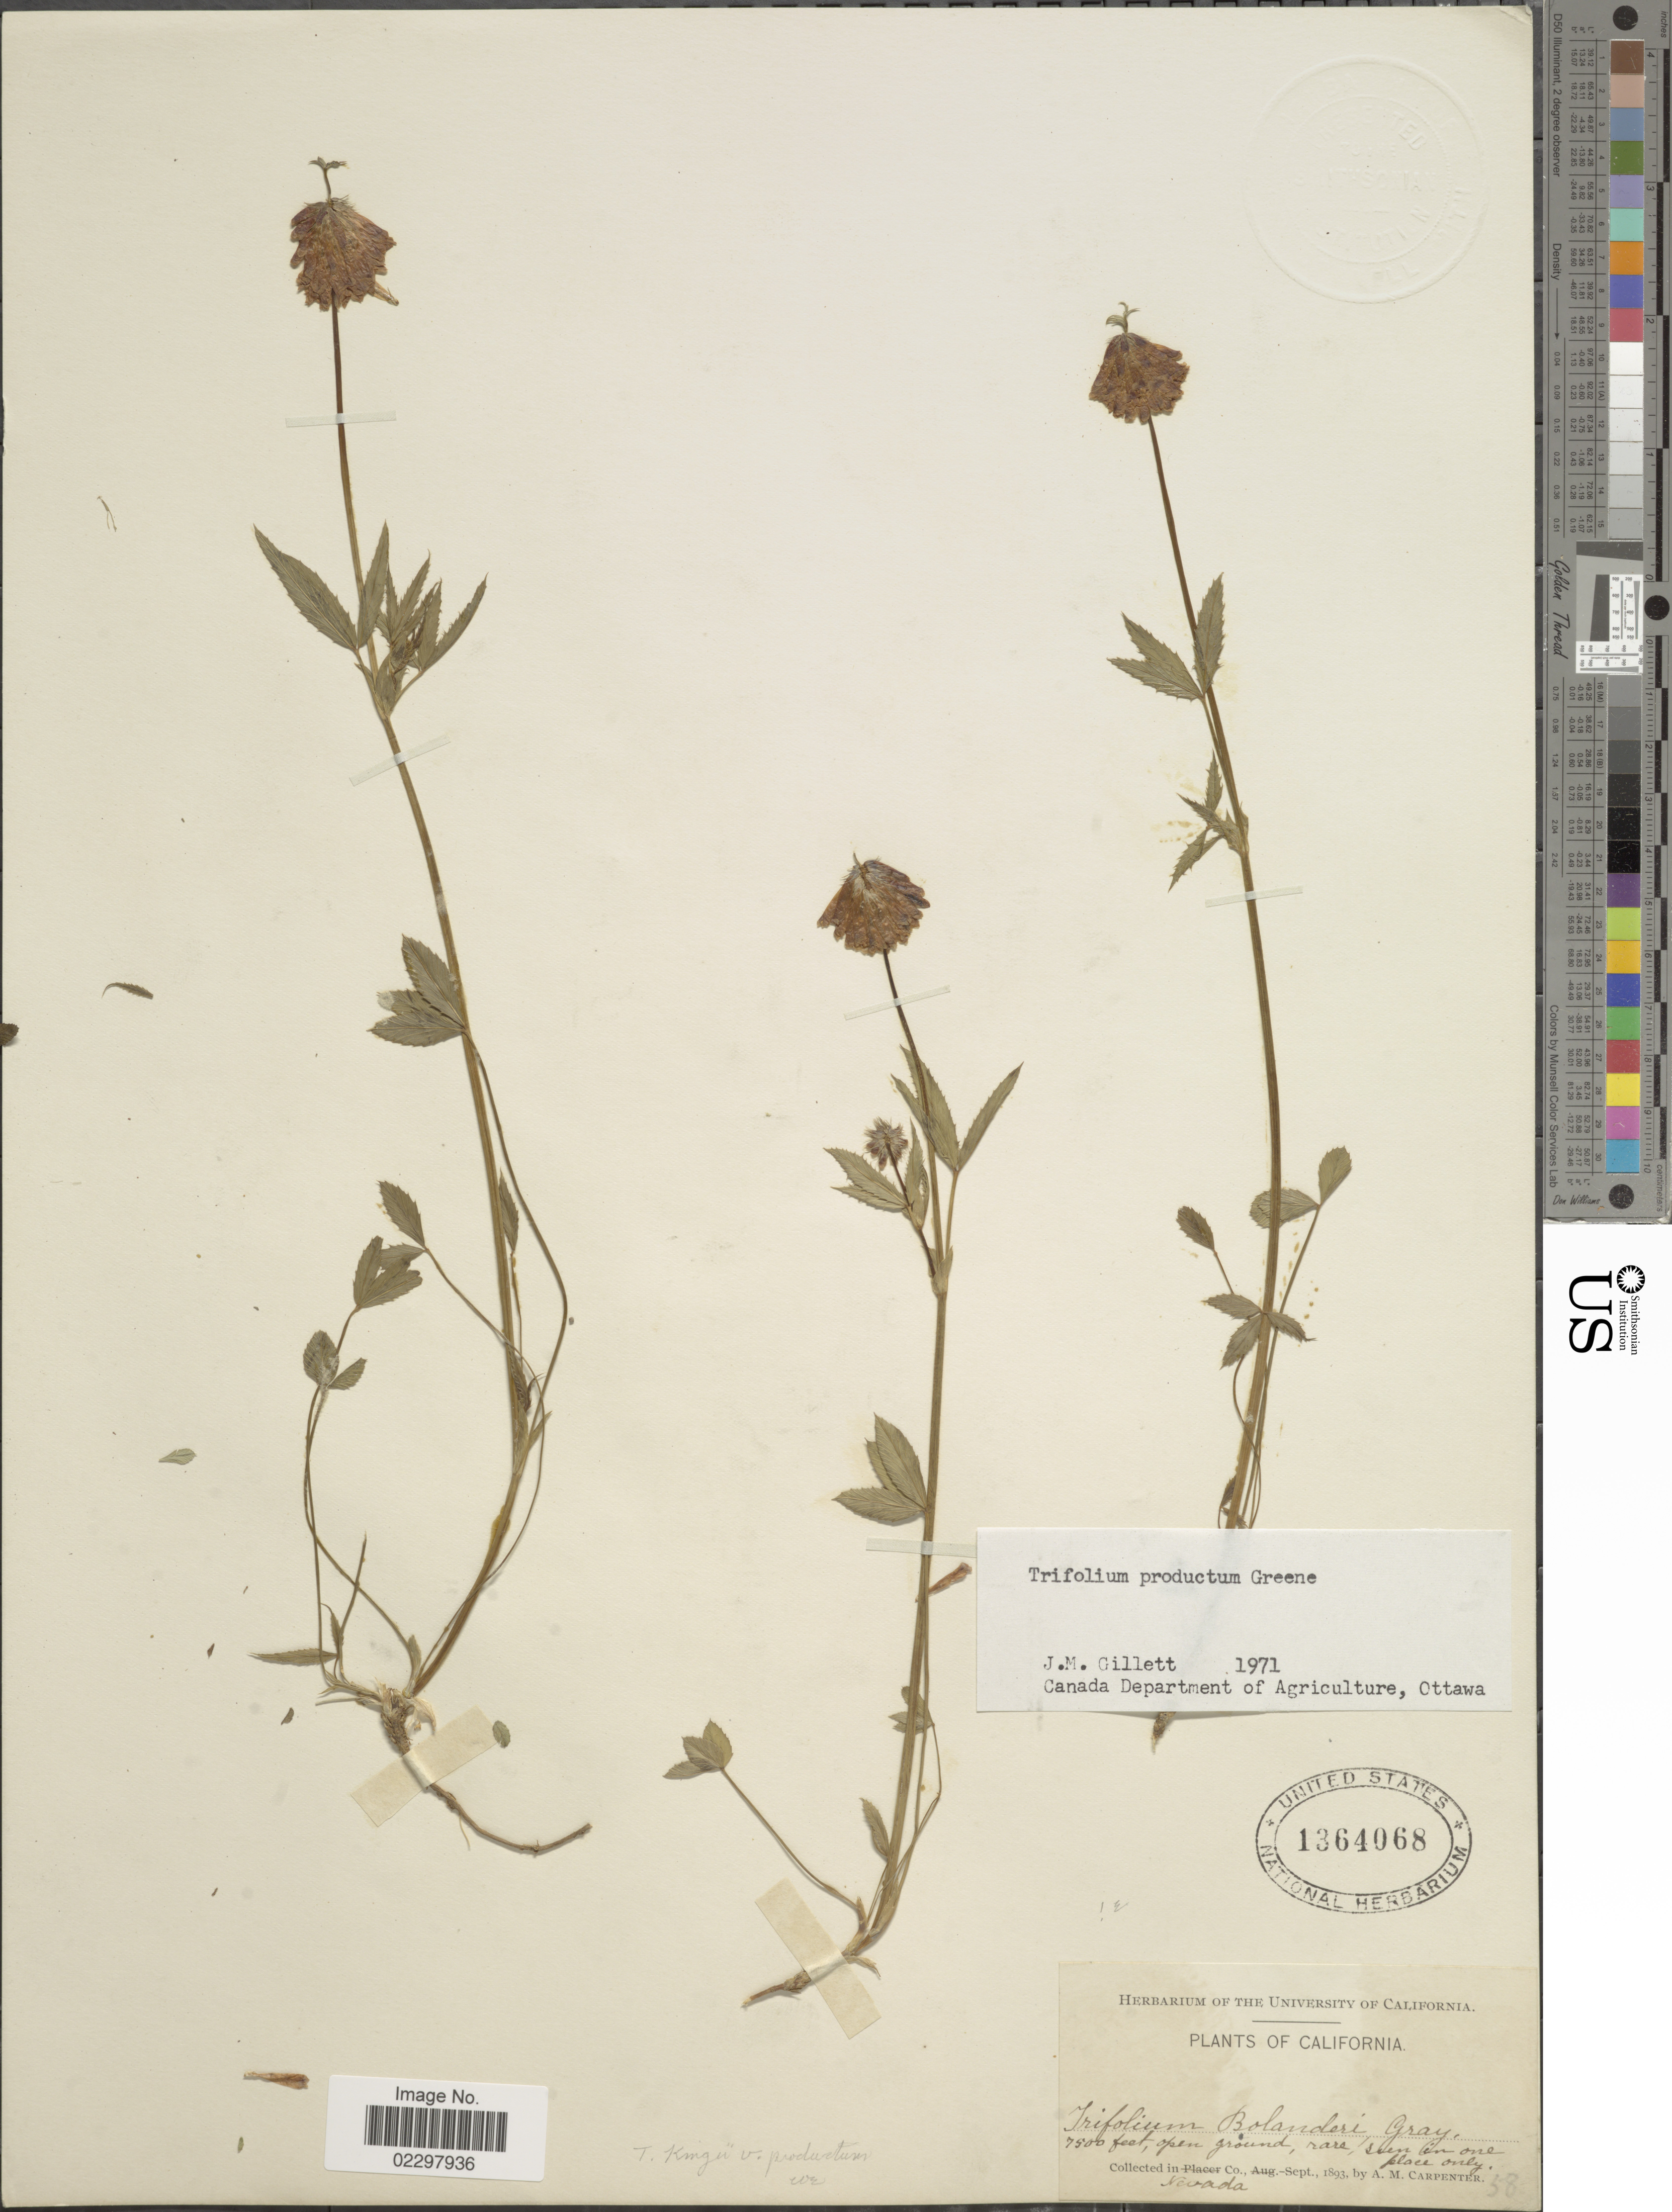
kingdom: Plantae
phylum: Tracheophyta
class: Magnoliopsida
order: Fabales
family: Fabaceae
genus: Trifolium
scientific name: Trifolium productum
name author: Greene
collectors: A. Carpenter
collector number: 38*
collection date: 1893-09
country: United States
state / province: California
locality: Nevada, open ground.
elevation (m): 2286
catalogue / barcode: US 1364068